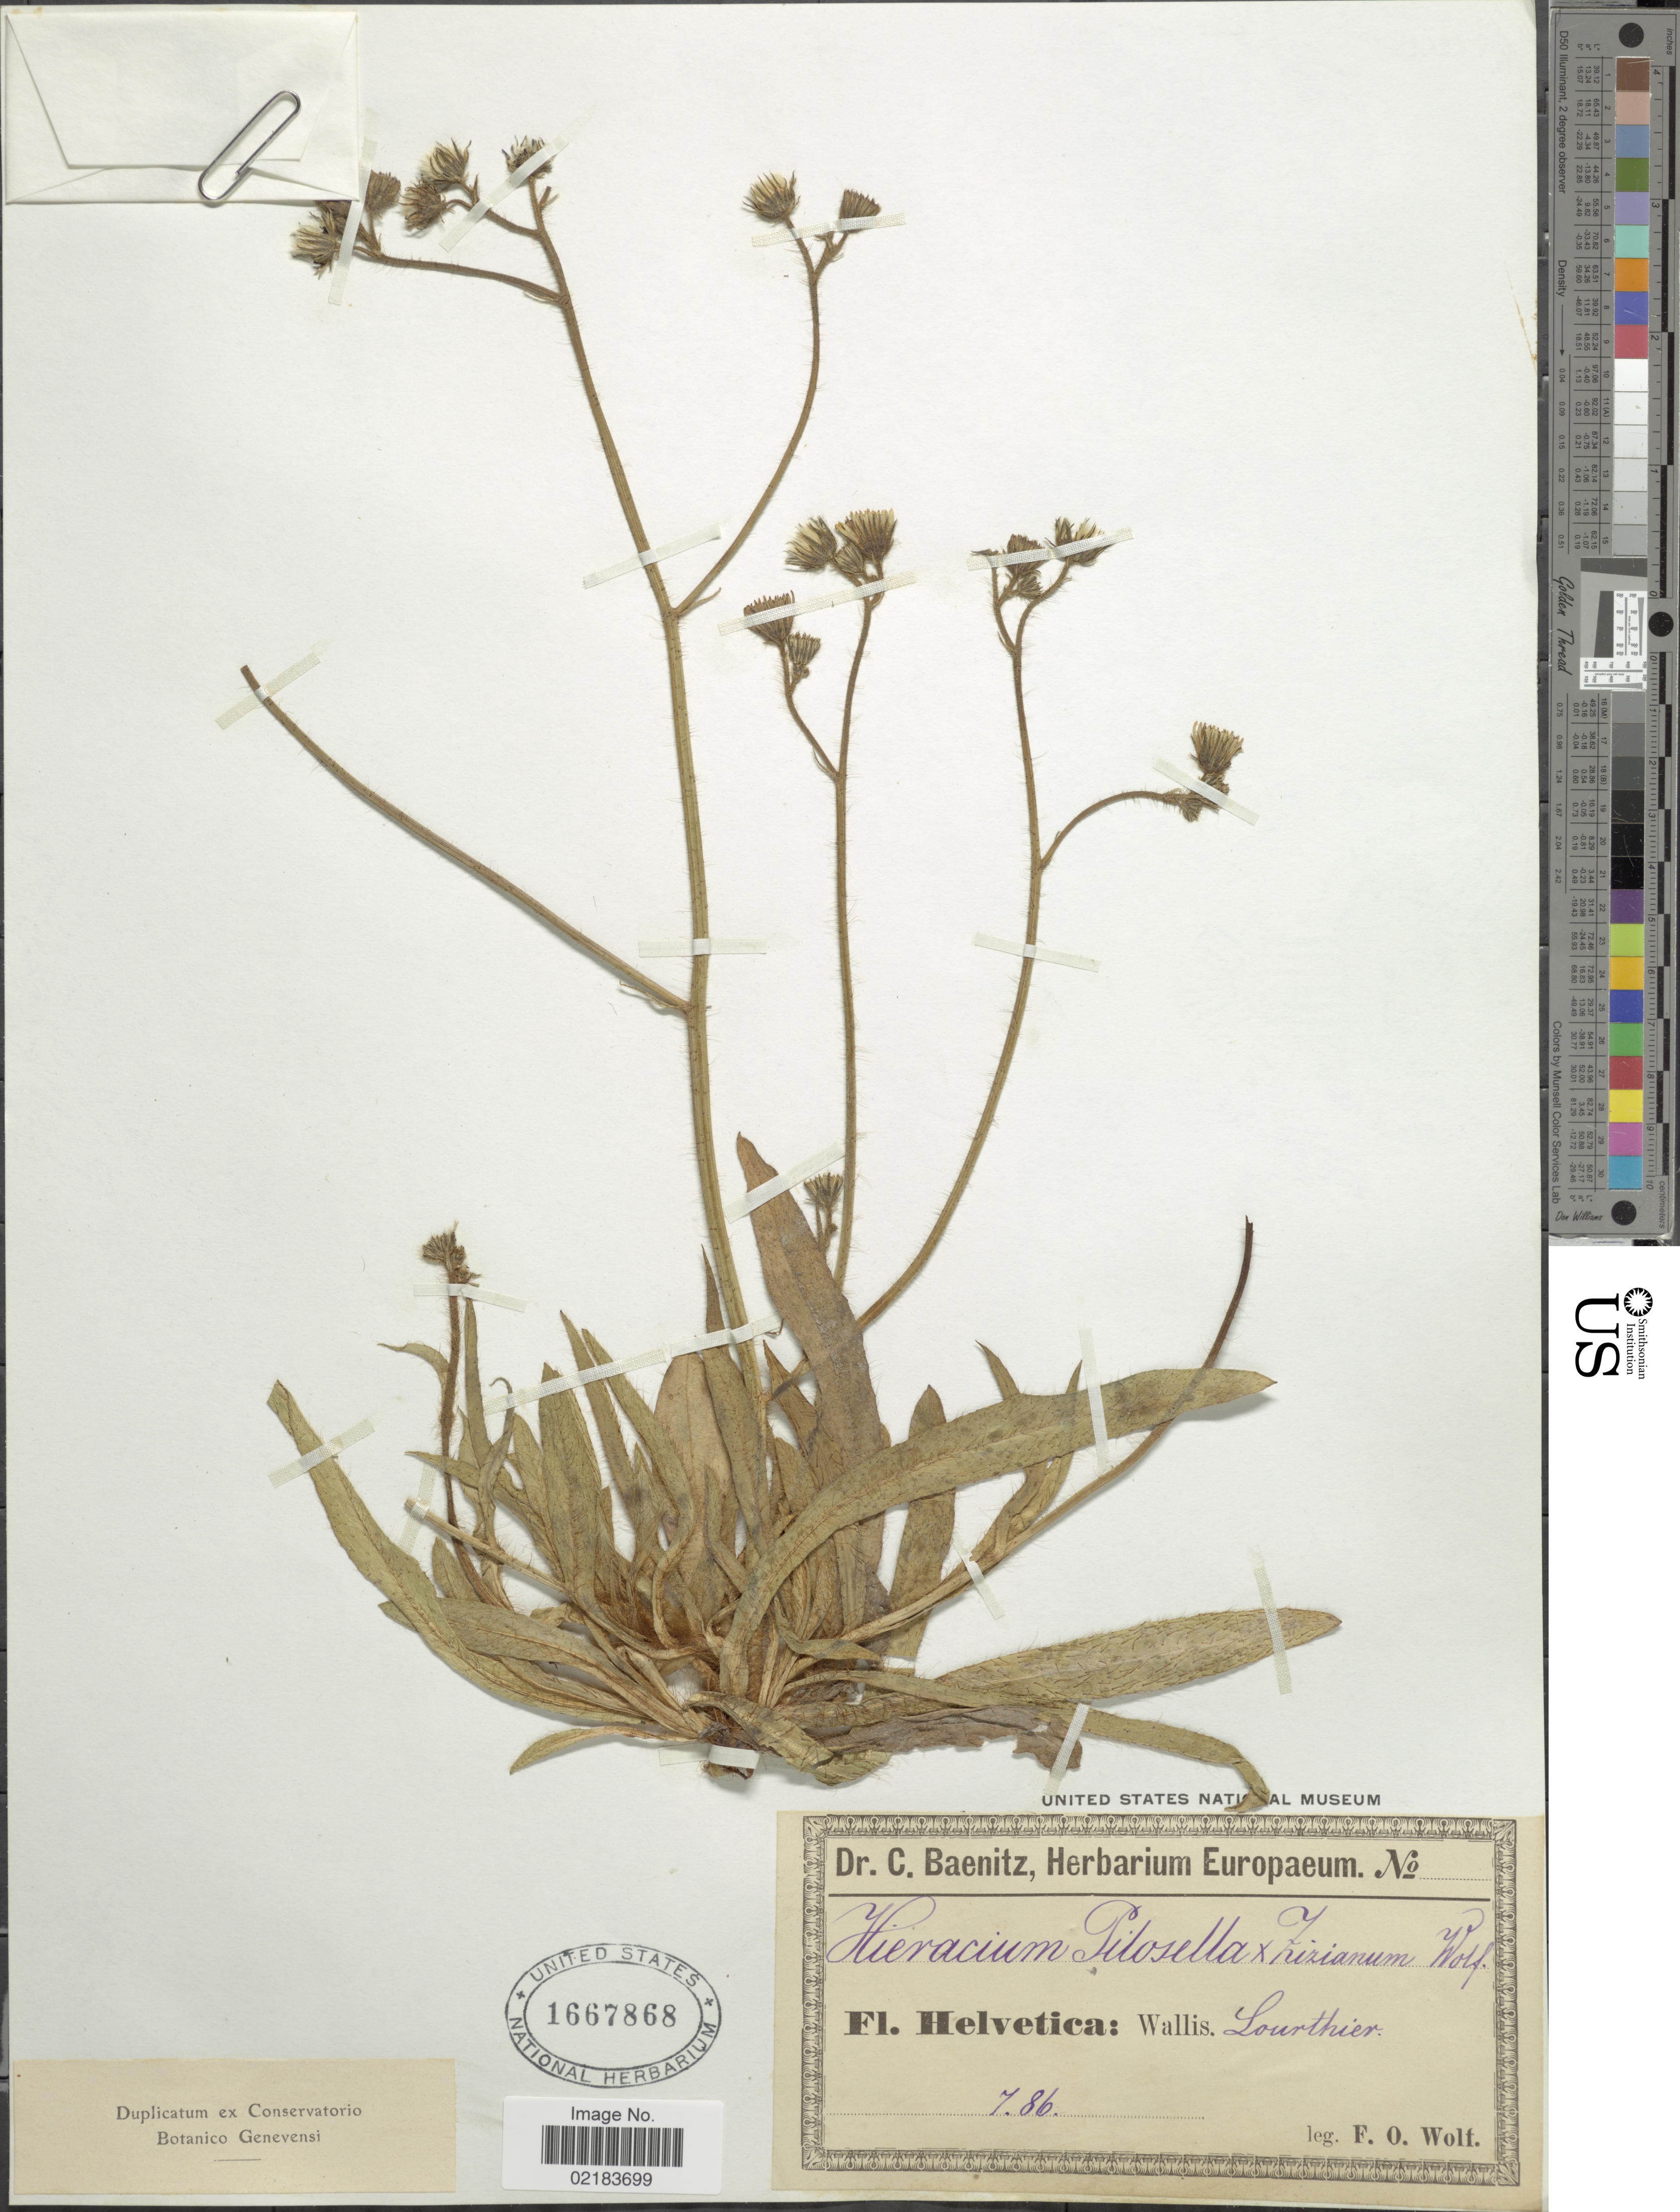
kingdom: Plantae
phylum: Tracheophyta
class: Magnoliopsida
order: Asterales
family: Asteraceae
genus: Pilosella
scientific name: Pilosella officinarum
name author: Vaill.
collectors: F. Wolf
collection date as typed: Transcribed d/m/y: /7/86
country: Switzerland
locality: Helvetica: Wallis. Lourthier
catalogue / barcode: US 1667868